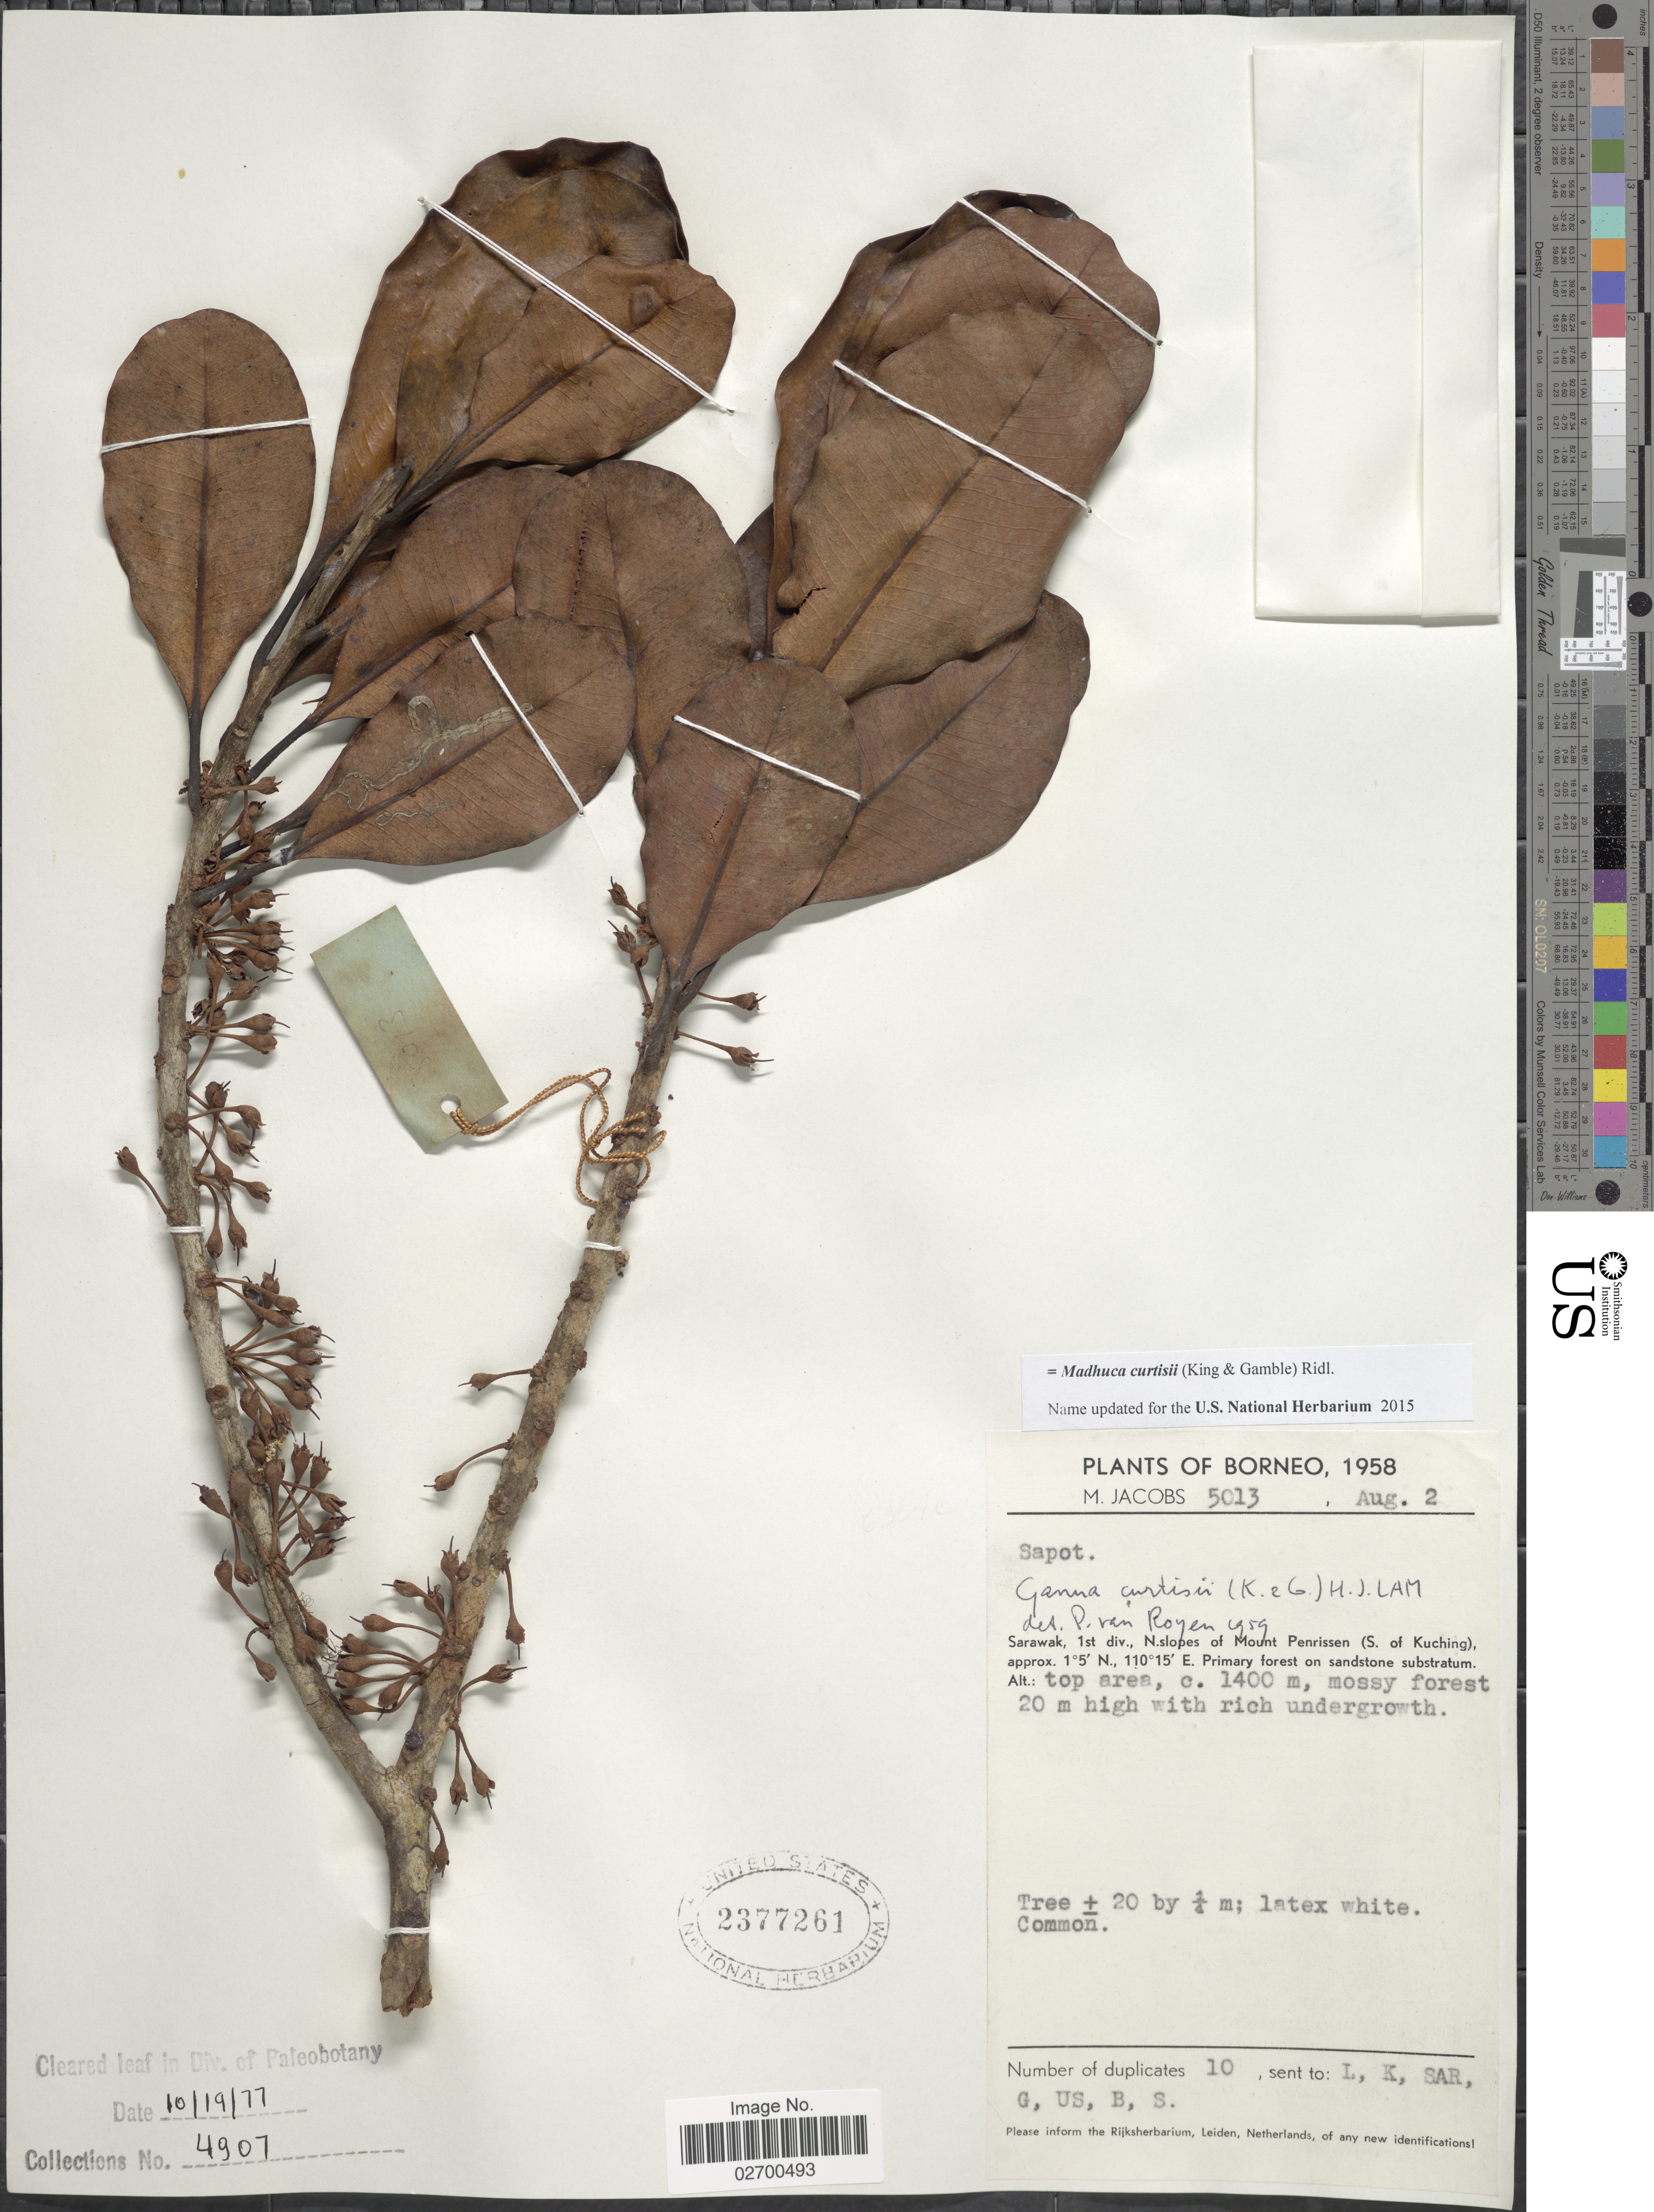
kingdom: Plantae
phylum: Tracheophyta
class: Magnoliopsida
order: Ericales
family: Sapotaceae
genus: Madhuca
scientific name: Madhuca curtisii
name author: (King & Gamble) Ridl.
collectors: M. Jacobs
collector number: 5013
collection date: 1958-08-02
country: Malaysia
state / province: Sarawak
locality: Borneo. 1st div., N. slopes of Mount Penrissen (S. of Kuching)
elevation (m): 1400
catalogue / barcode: US 2377261